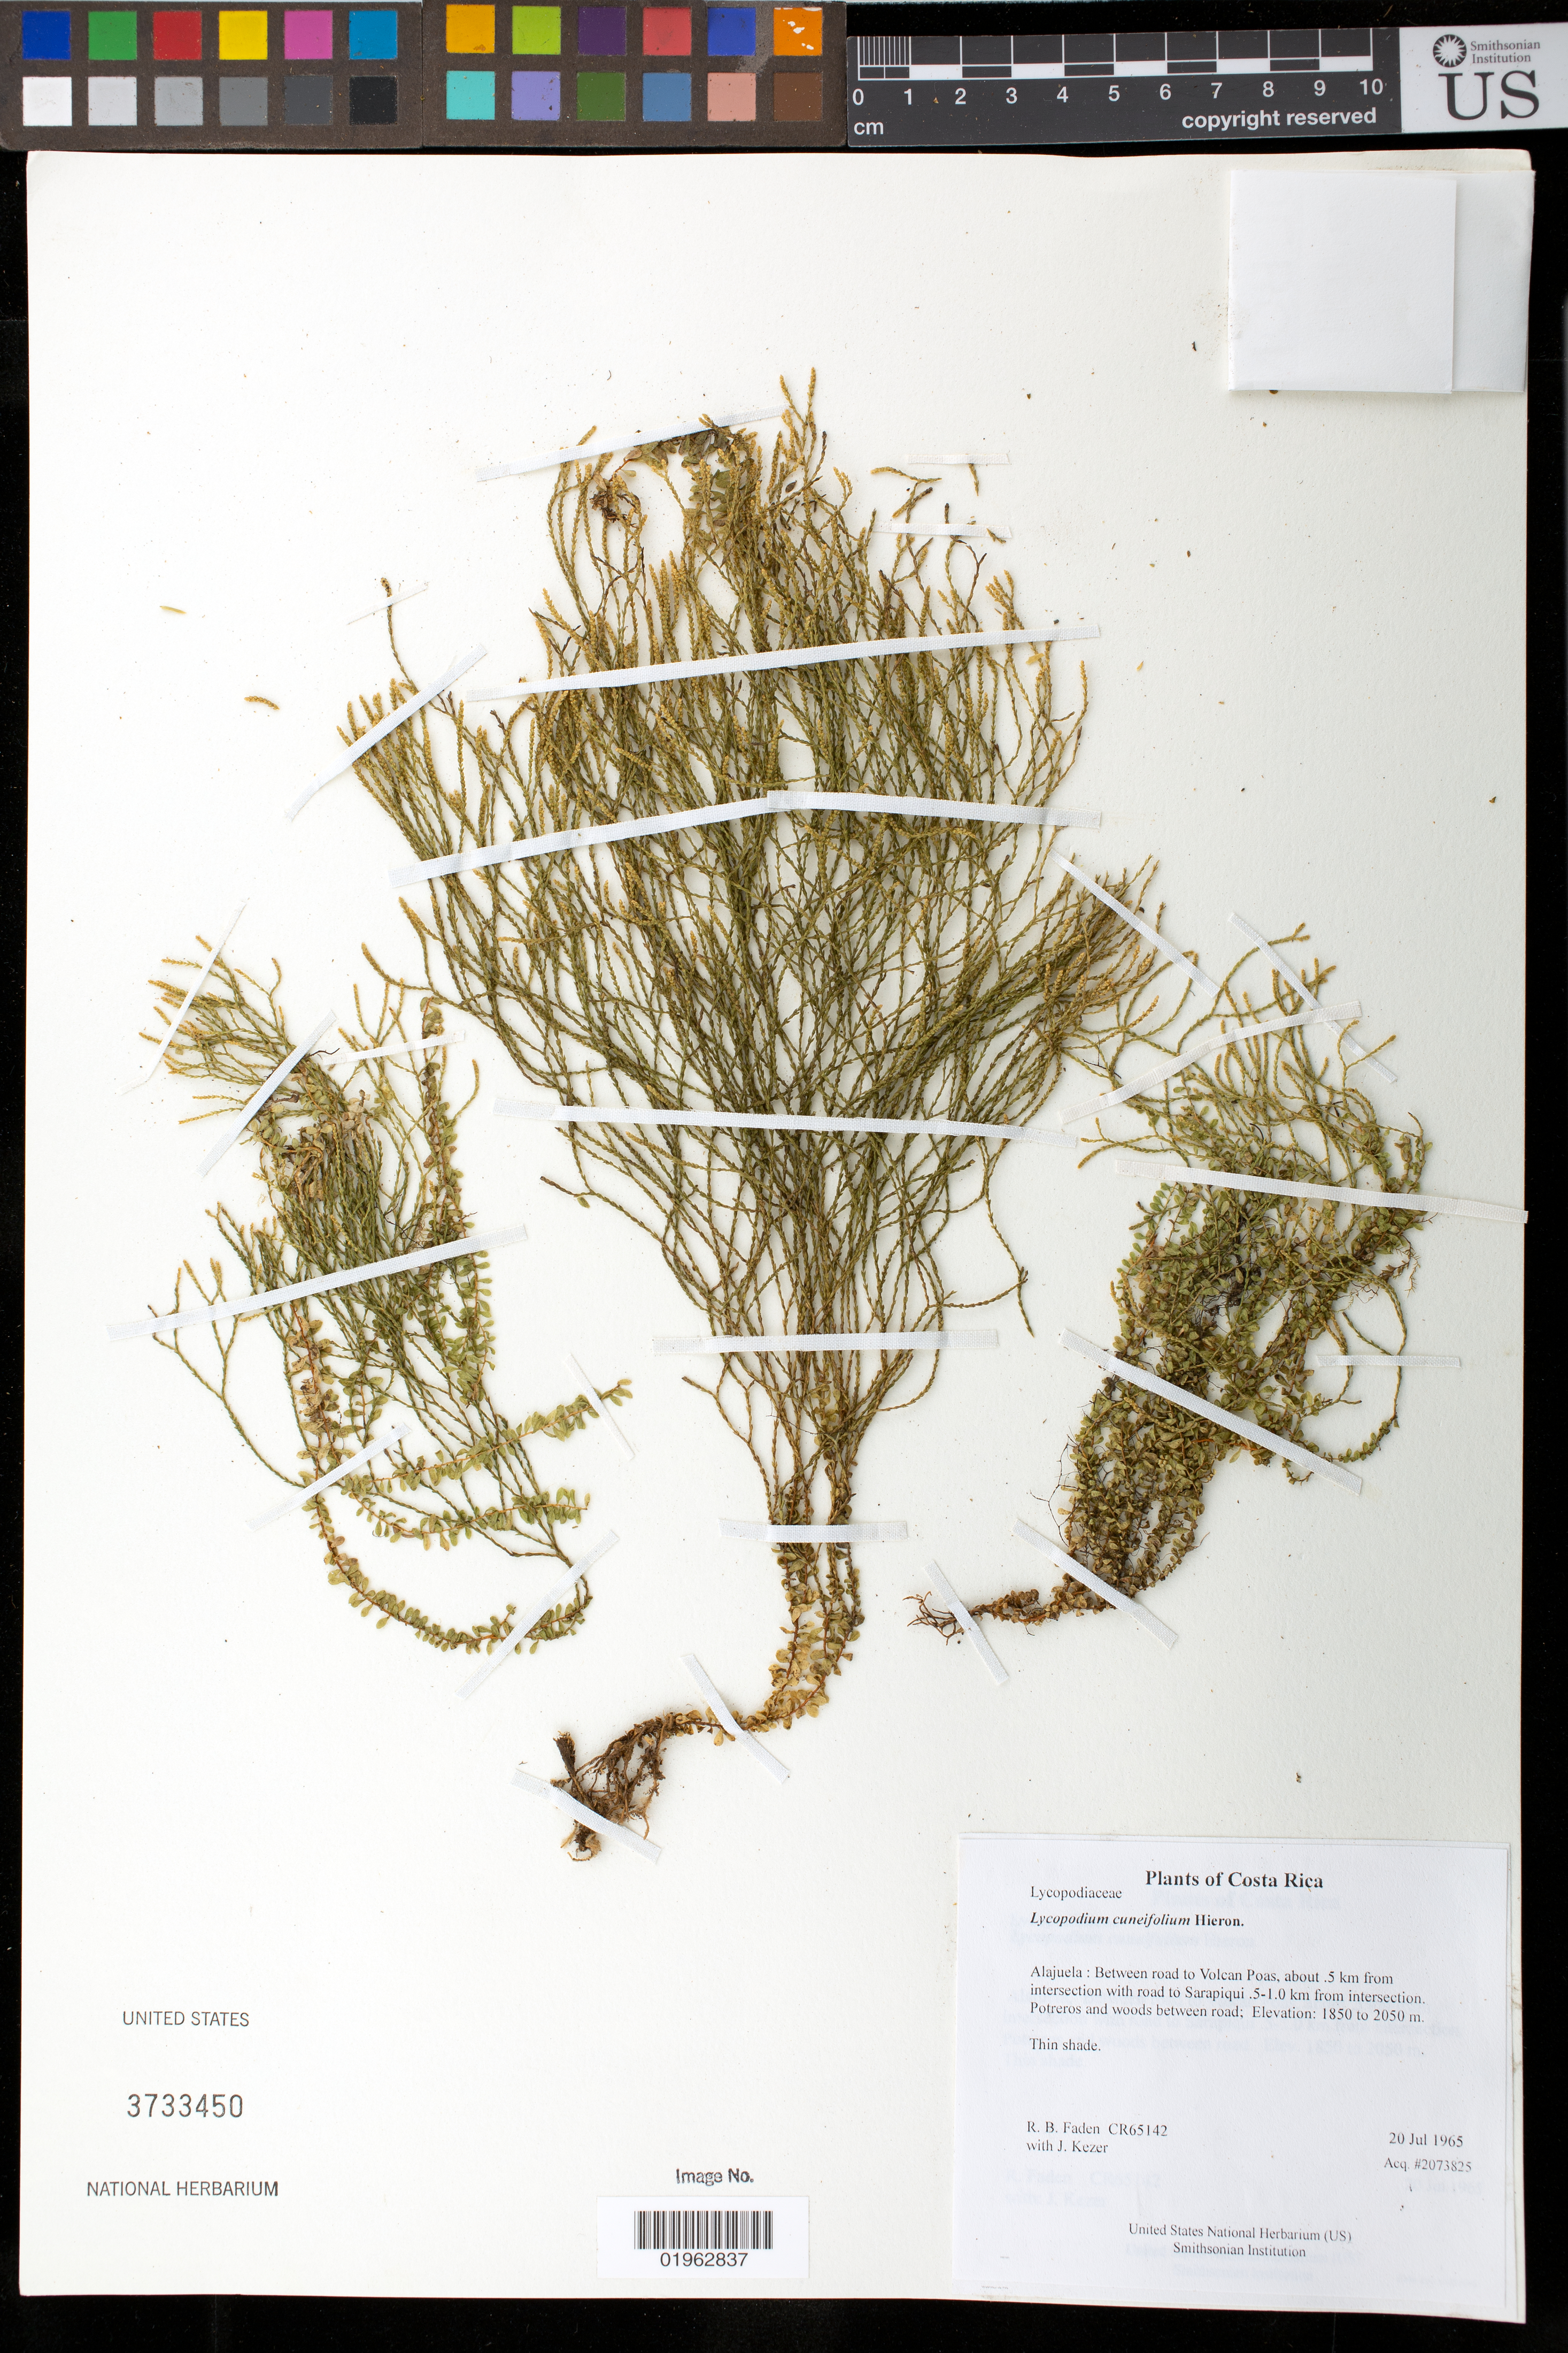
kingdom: Plantae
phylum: Tracheophyta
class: Lycopodiopsida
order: Lycopodiales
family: Lycopodiaceae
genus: Phlegmariurus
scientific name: Phlegmariurus cuneifolius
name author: (Hieron.) B. Øllg.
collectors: R. B. Faden & J. Kezer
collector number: CR65142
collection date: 1965-07-20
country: Costa Rica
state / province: Alajuela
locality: Between road to Volcan Poas, about .5 km from intersection with road to Sarapiqui .5-1.0 km from intersection. Potreros and woods between road.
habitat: Thin shade.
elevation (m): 1850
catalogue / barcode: US 3733450